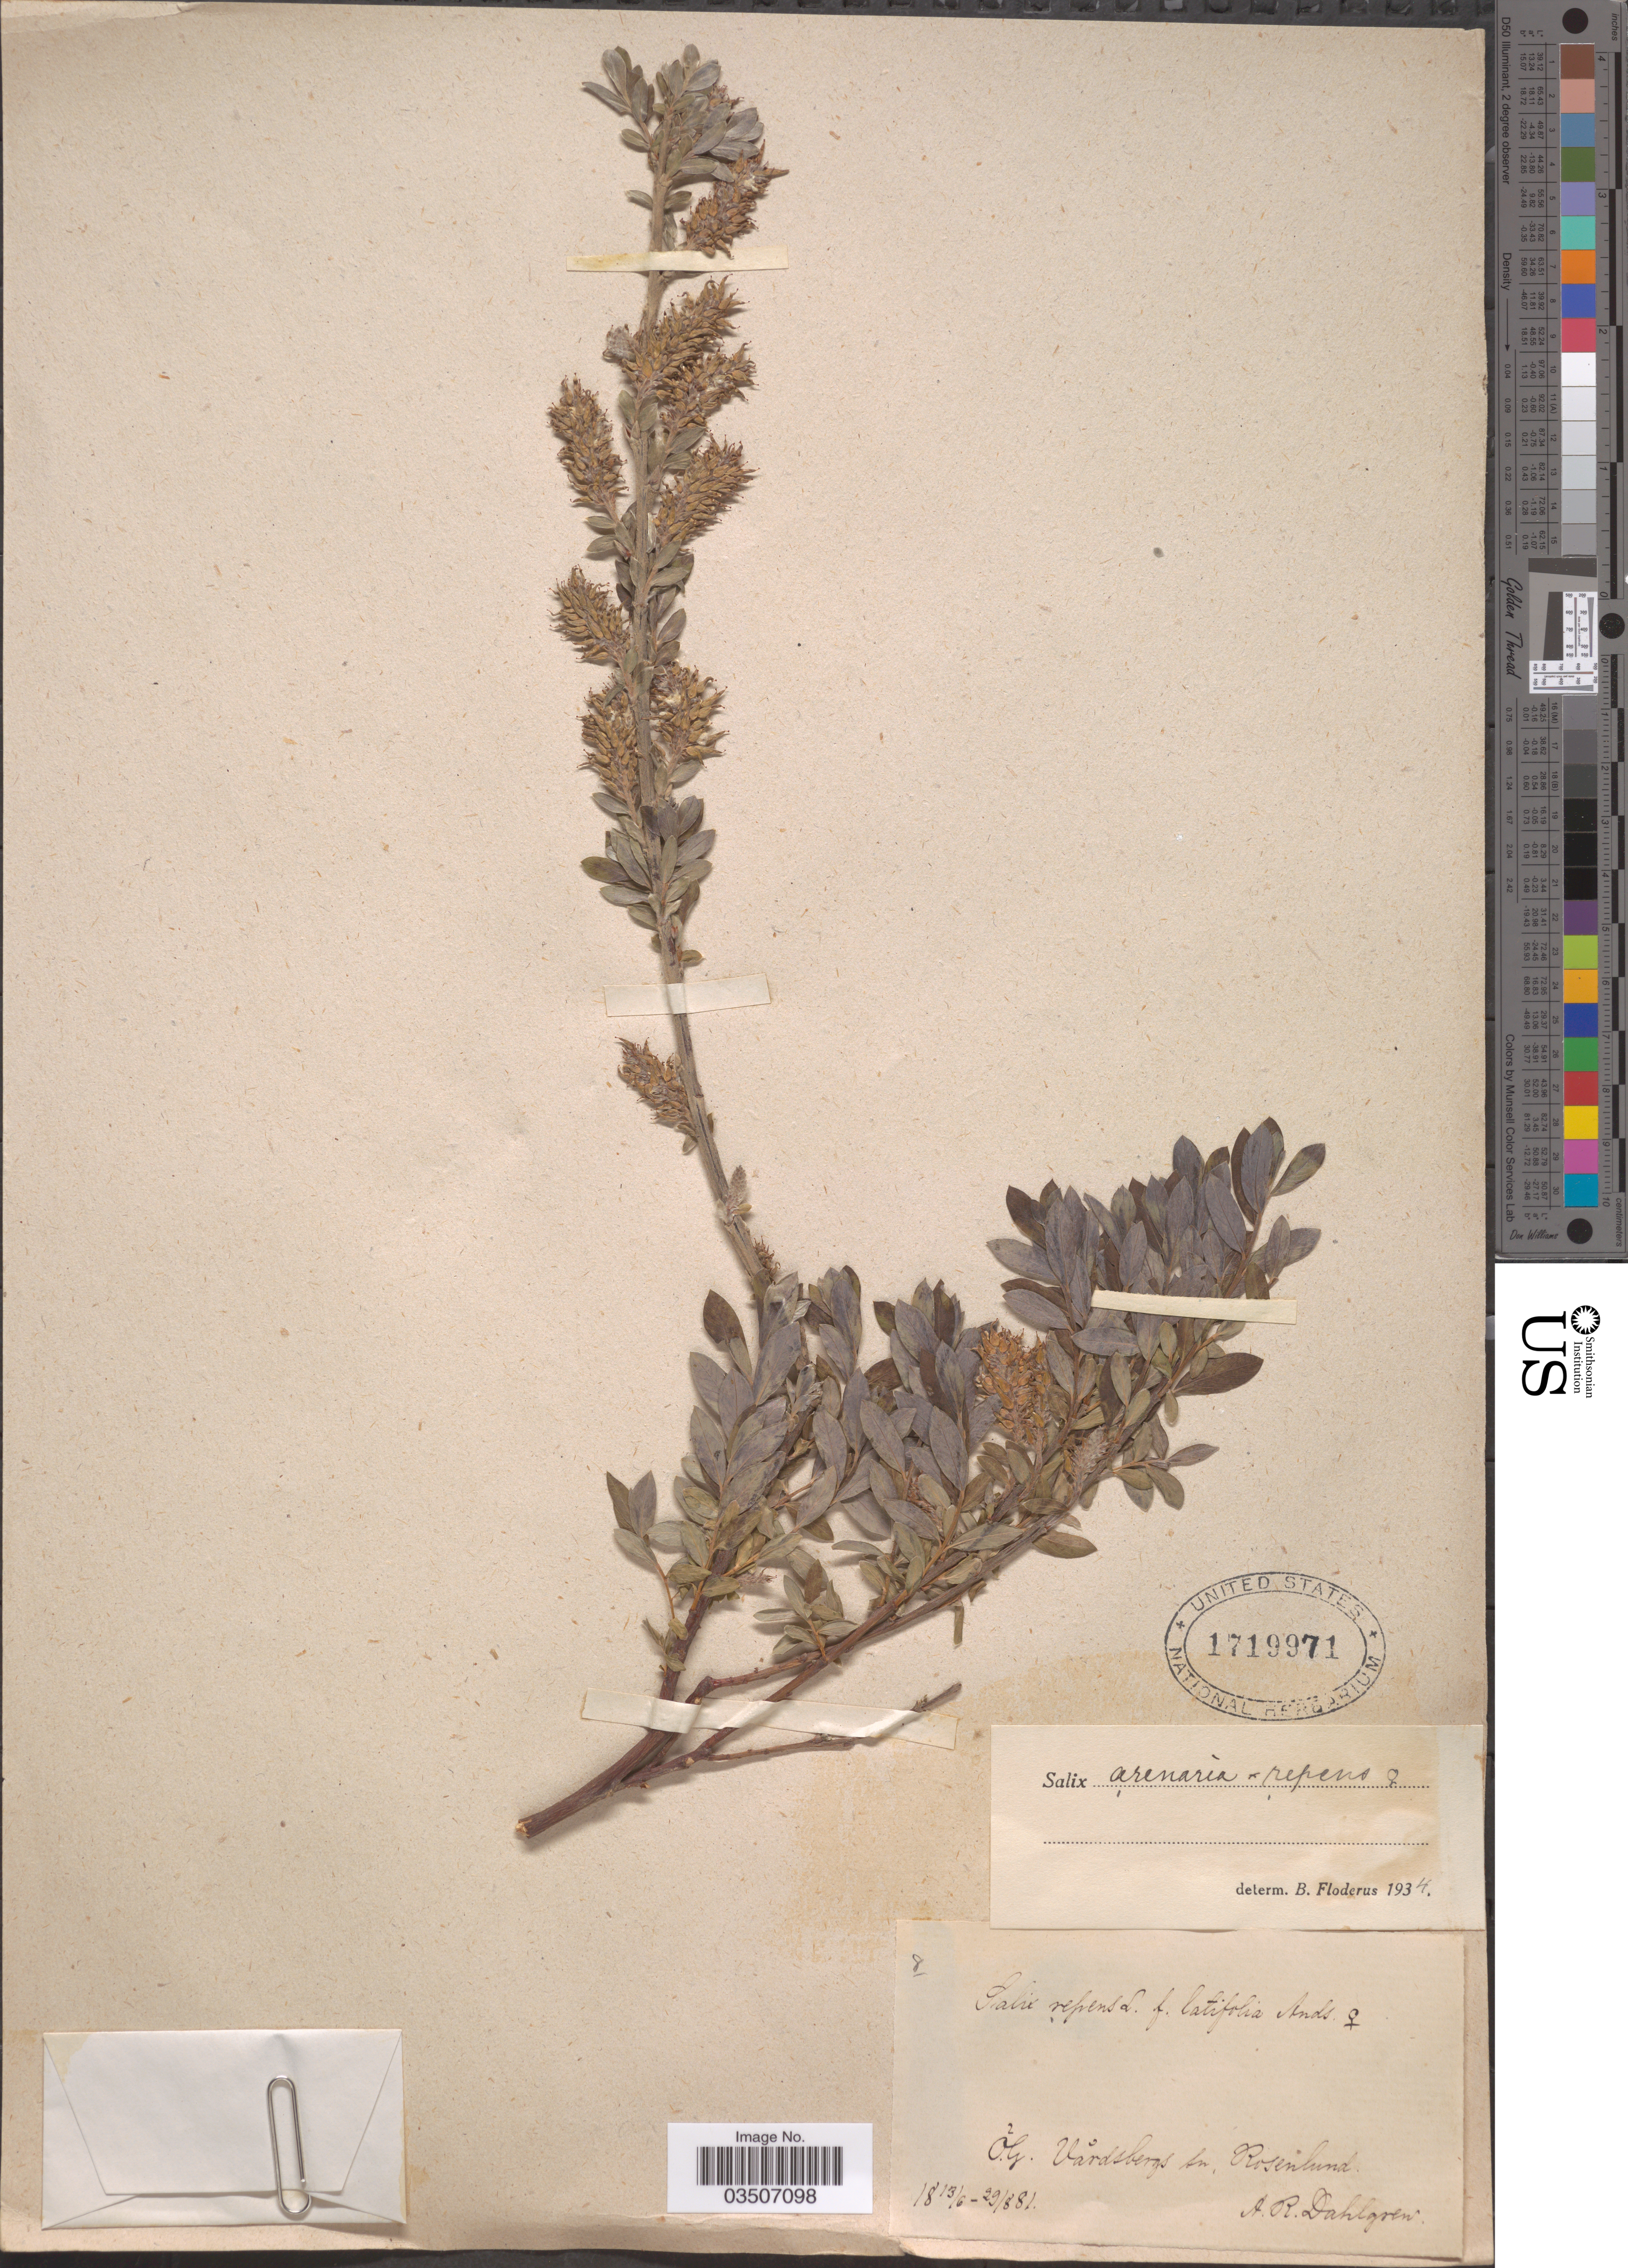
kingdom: Plantae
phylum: Tracheophyta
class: Magnoliopsida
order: Malpighiales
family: Salicaceae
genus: Salix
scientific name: Salix arenaria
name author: L.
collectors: A. Dahlgren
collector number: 8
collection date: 1881-06-13/1881-08-29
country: Sweden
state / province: Östergötland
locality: Õ.G.. Vårdsbergs sn, Rosenlund.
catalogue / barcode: US 1719971